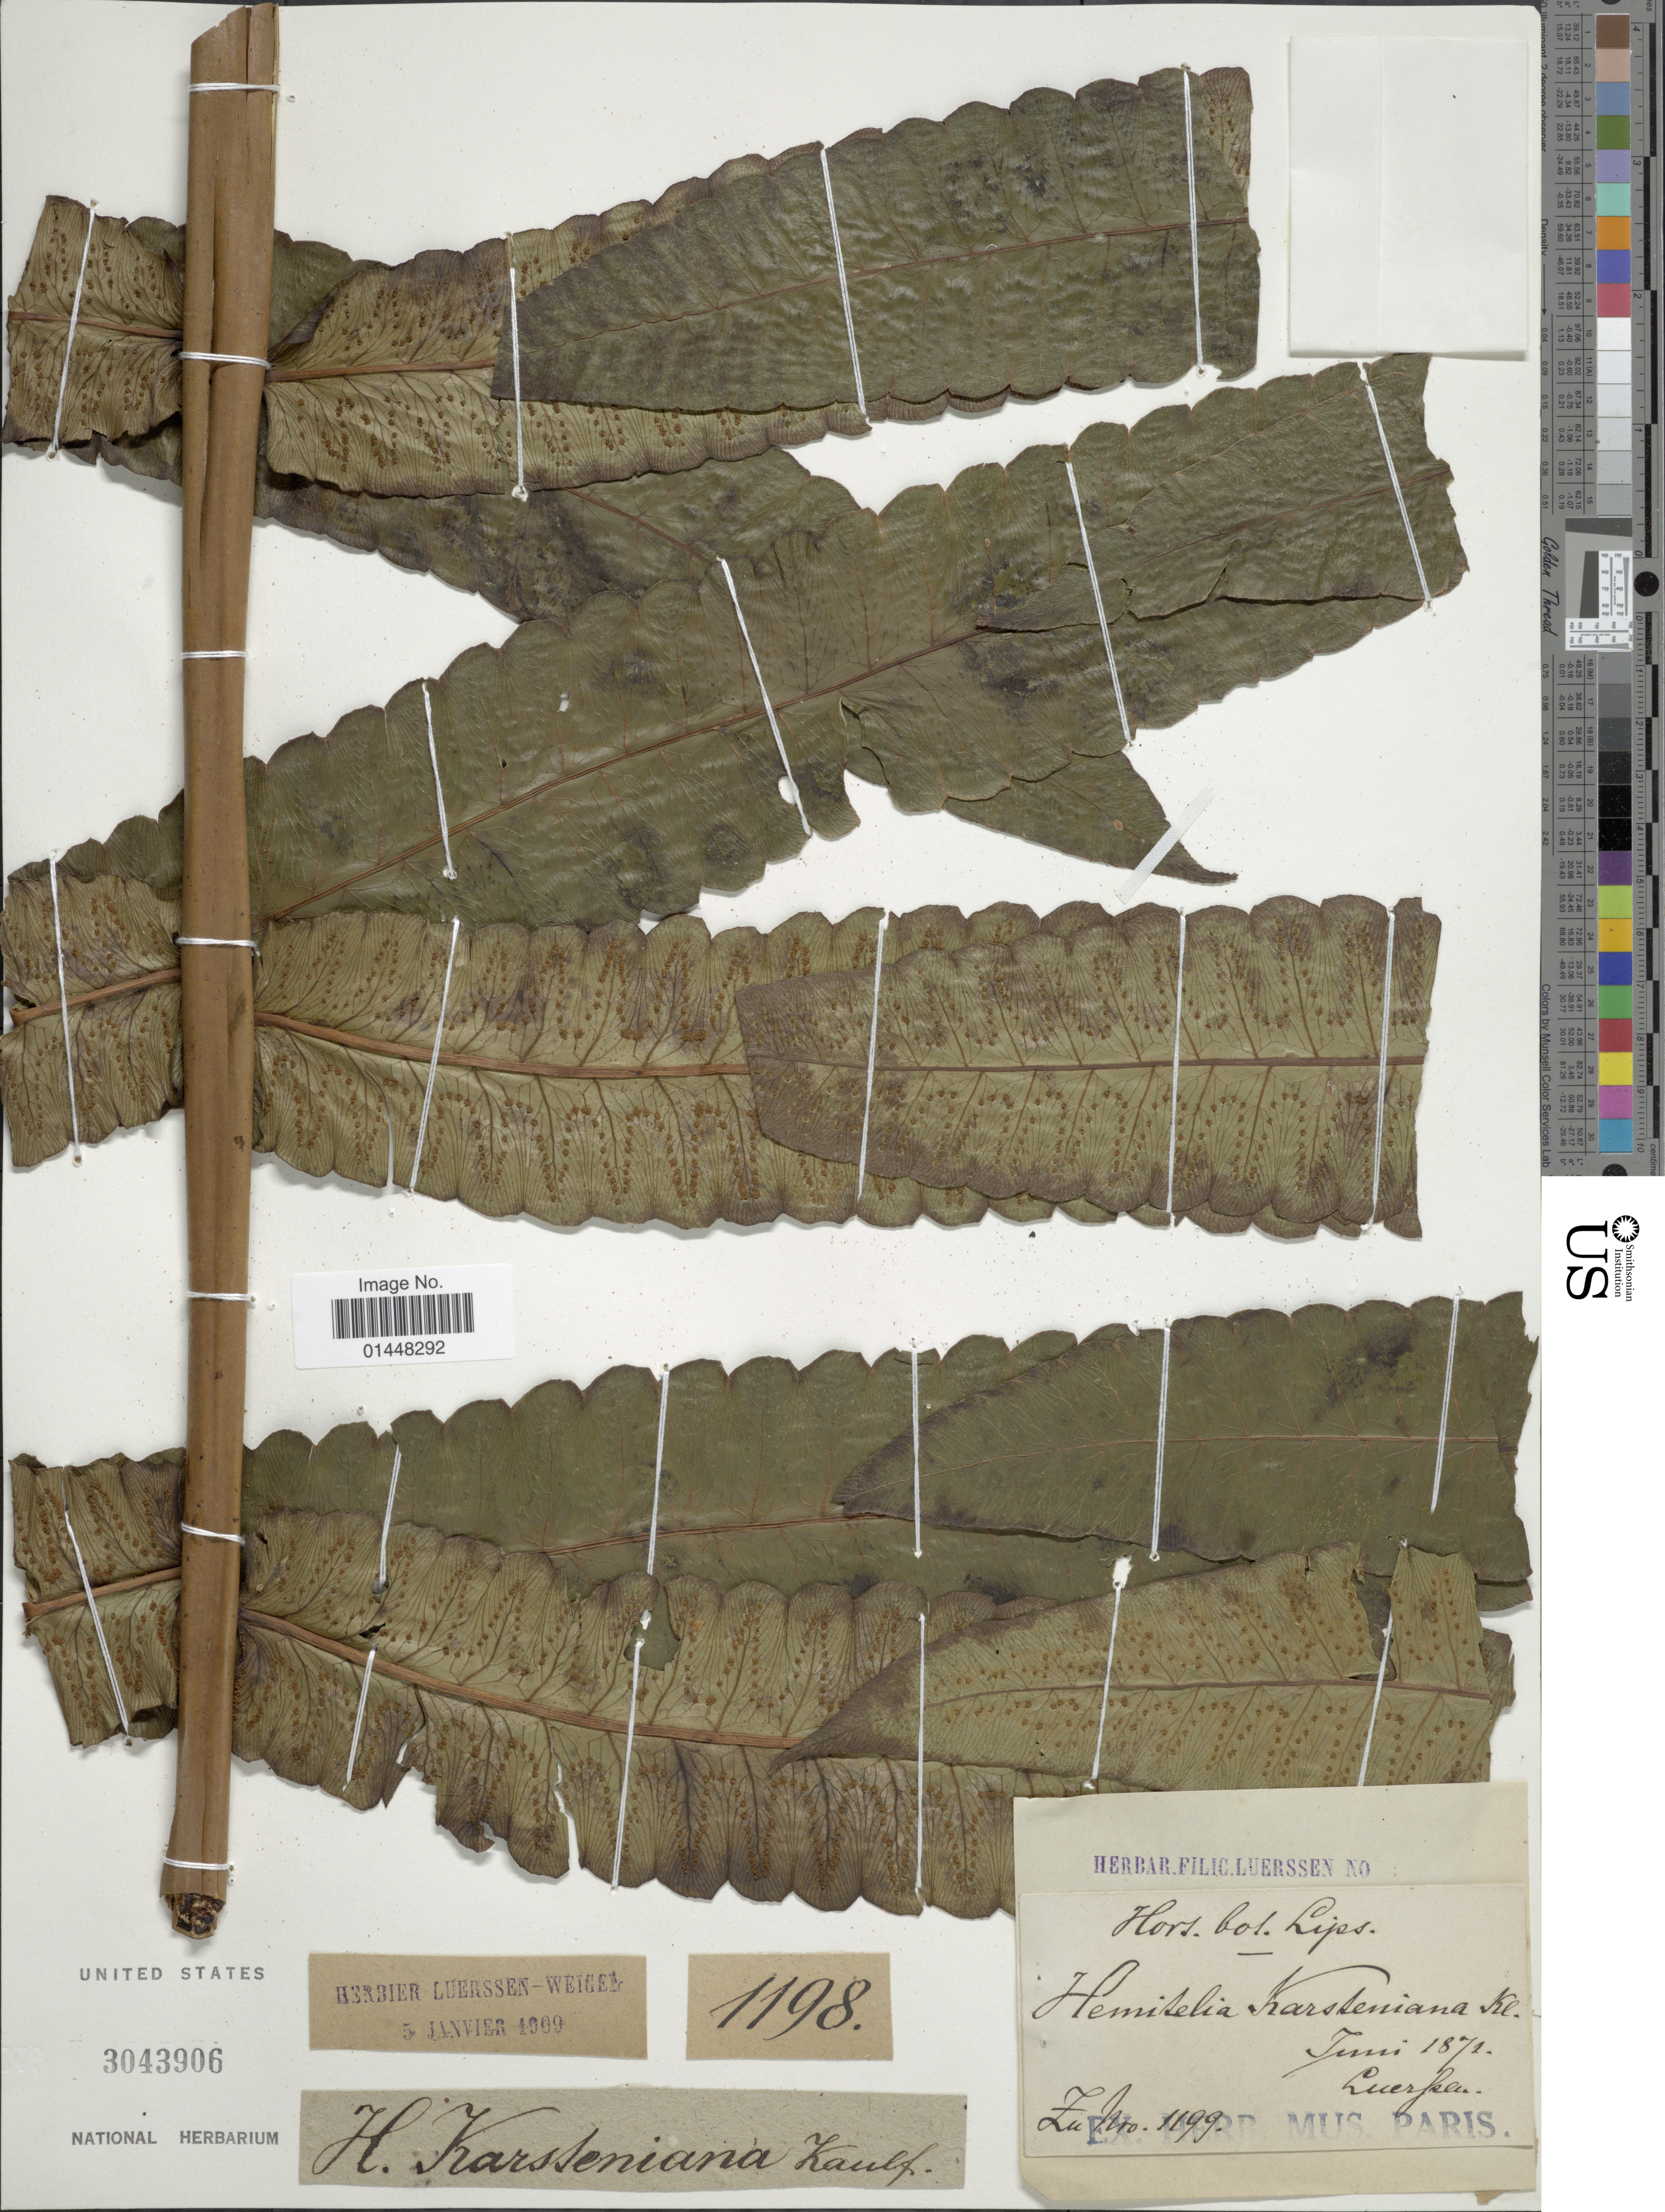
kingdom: Plantae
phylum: Tracheophyta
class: Polypodiopsida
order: Cyatheales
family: Cyatheaceae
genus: Cyathea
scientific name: Cyathea karsteniana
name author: (Klotzsch) Domin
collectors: Luerssen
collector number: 1199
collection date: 1871-06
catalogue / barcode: US 6043906